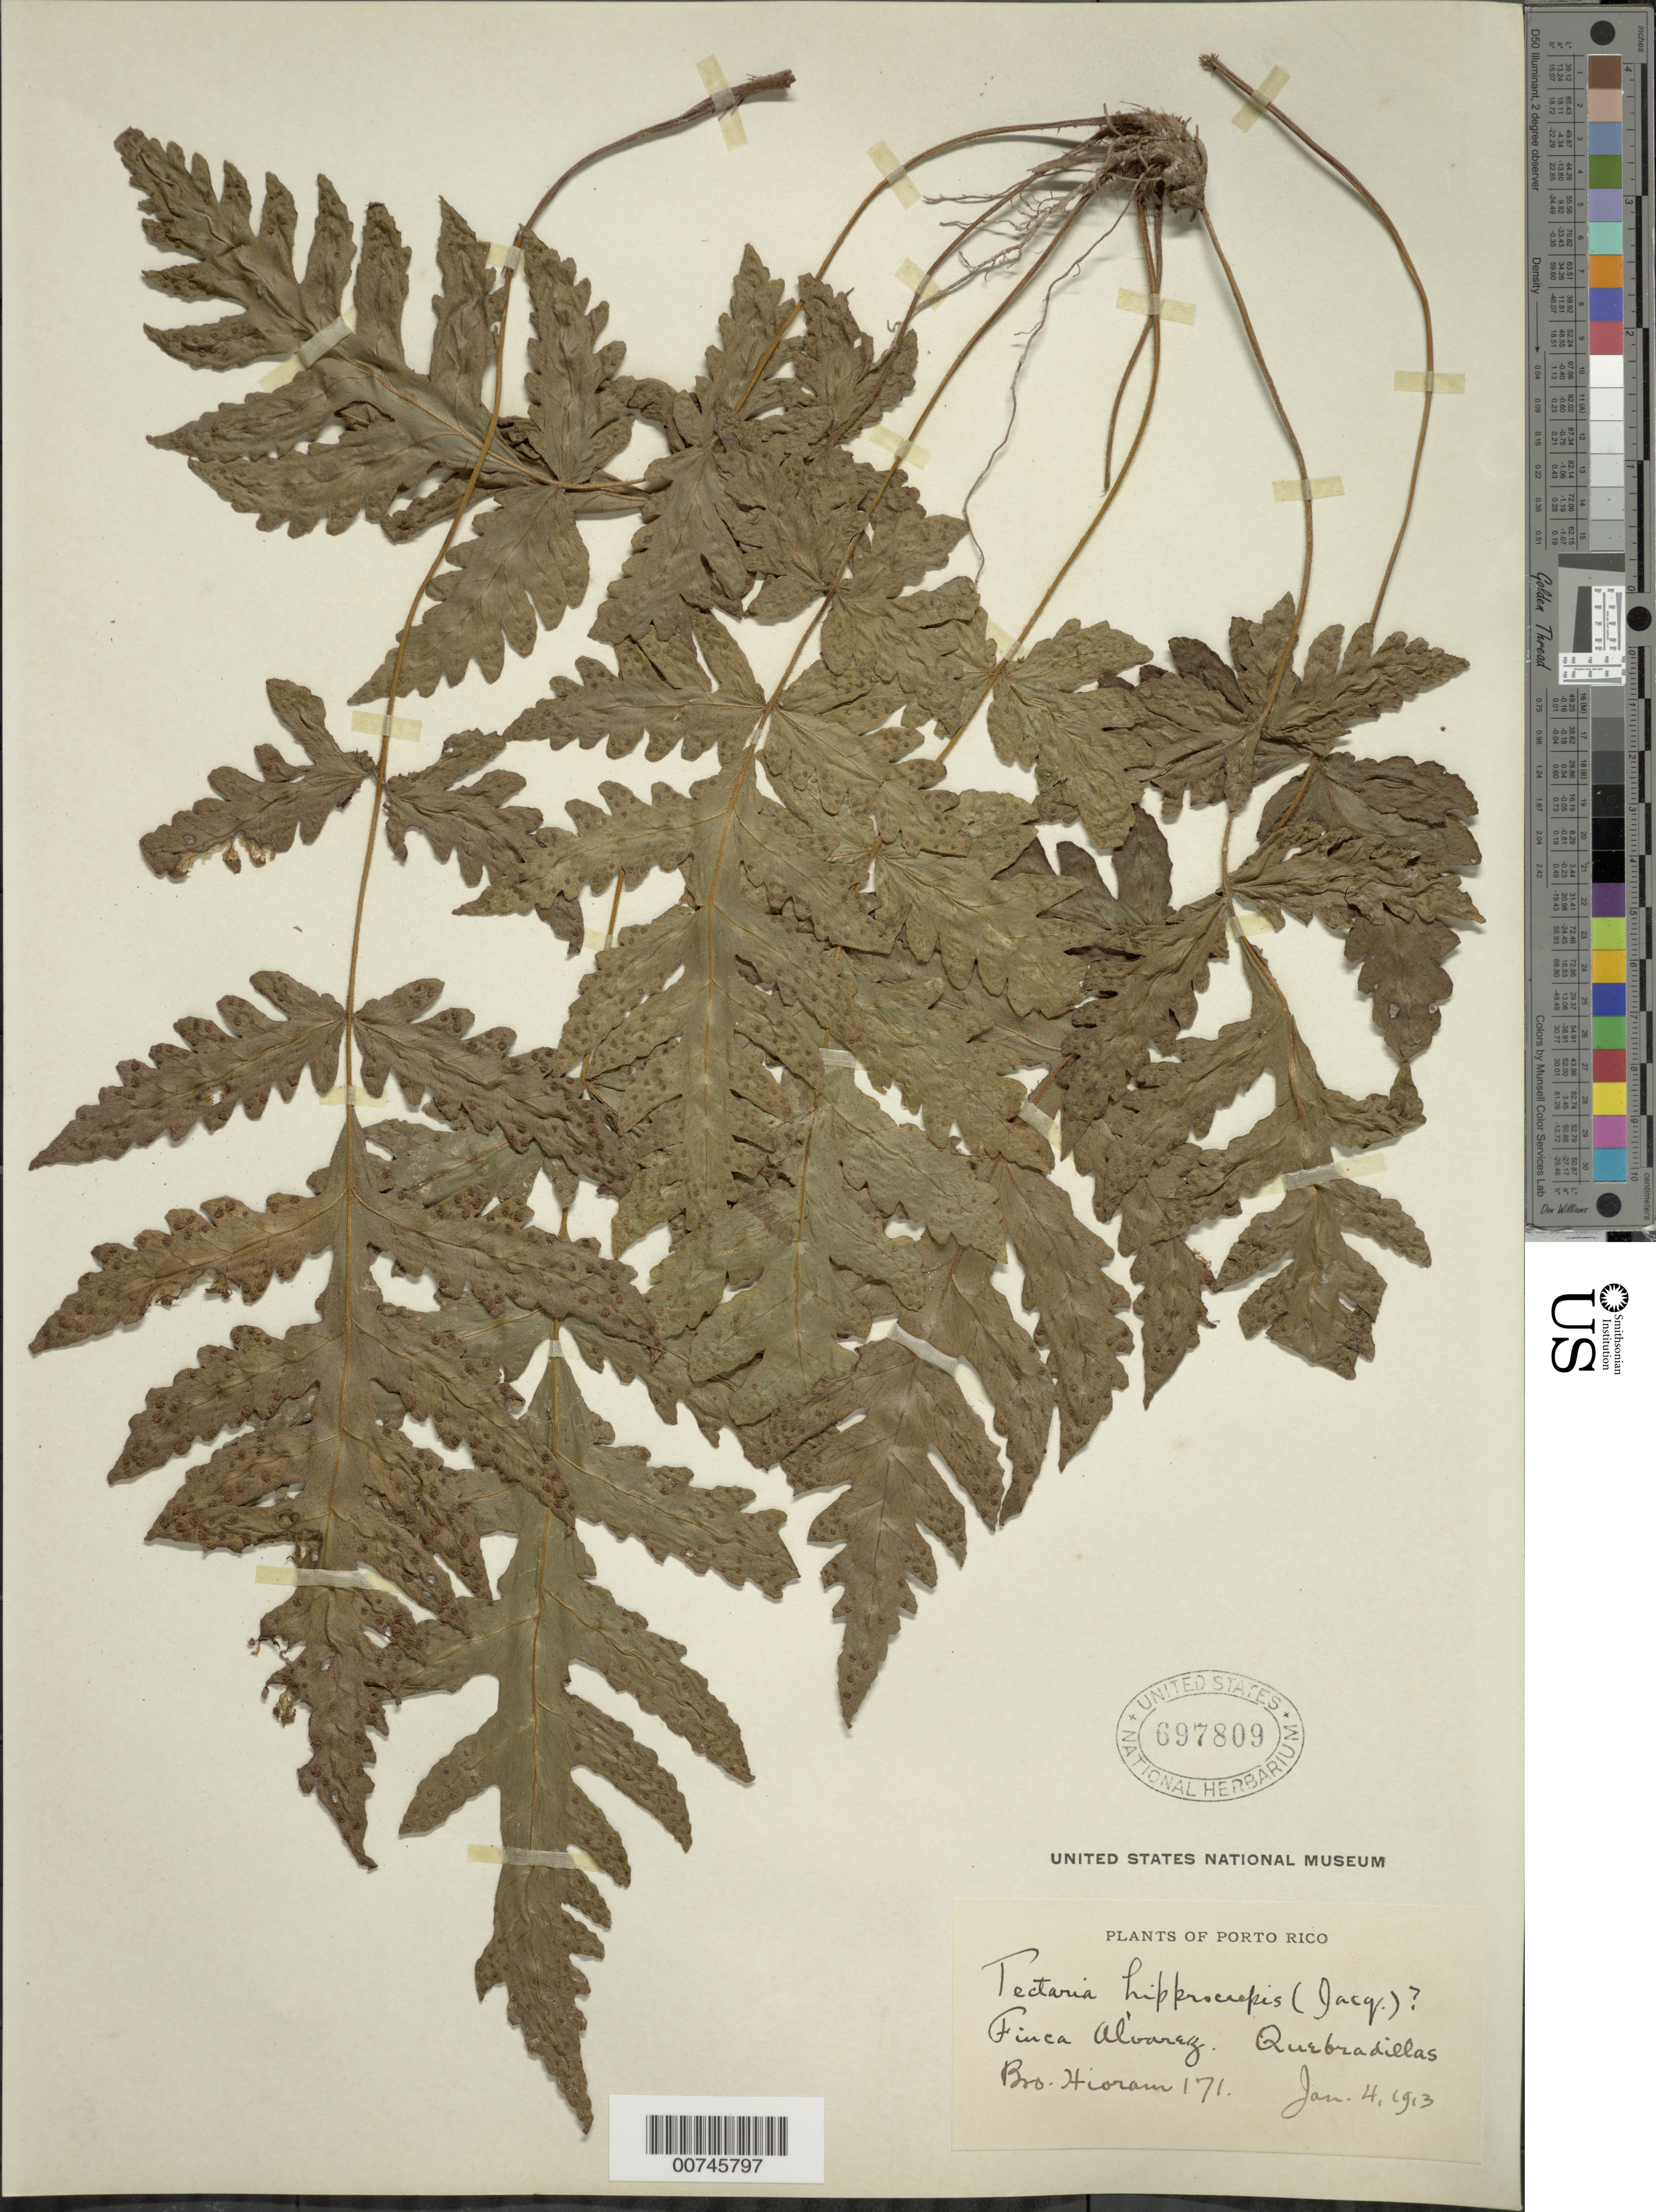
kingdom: Plantae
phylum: Tracheophyta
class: Polypodiopsida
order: Polypodiales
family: Tectariaceae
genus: Tectaria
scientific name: Tectaria cicutaria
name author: (L.) Copel.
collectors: Bro. Hioram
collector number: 171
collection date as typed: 04 Jan 1913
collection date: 1913-01-04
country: Puerto Rico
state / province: Quebradillas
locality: Finca Alvarez, Quebradillas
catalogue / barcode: US 697809